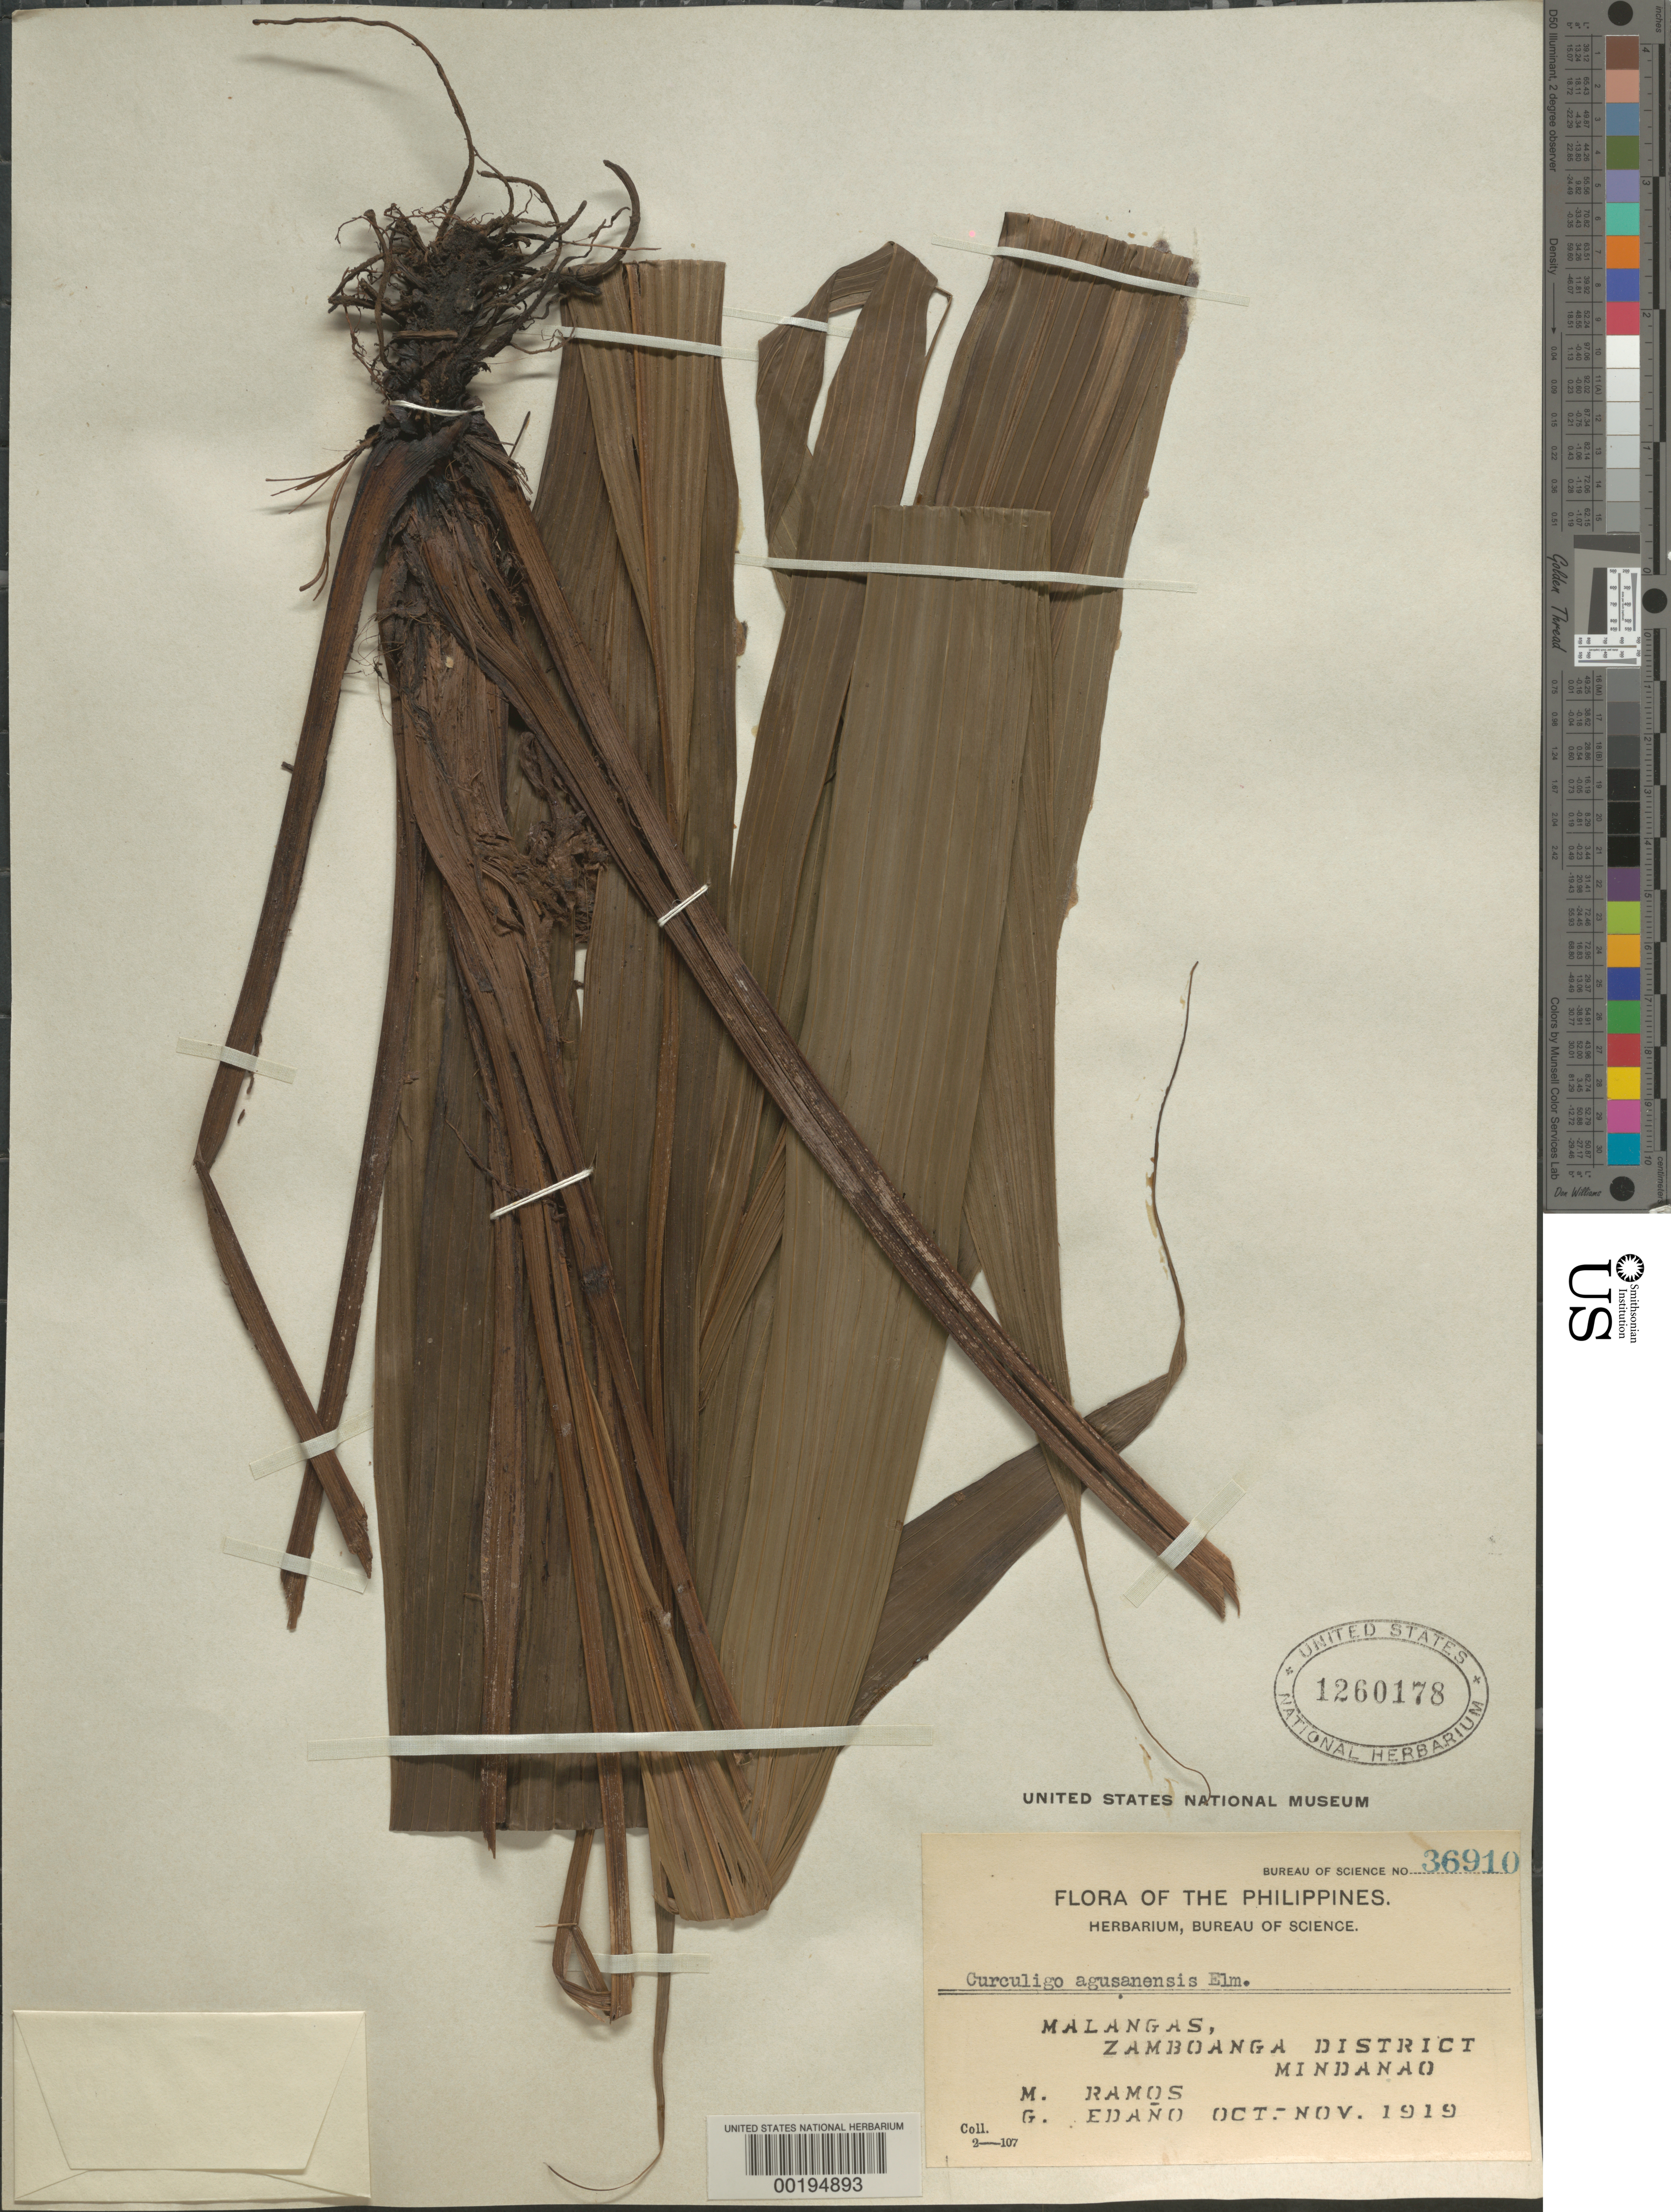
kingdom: Plantae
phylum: Tracheophyta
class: Liliopsida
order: Asparagales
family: Hypoxidaceae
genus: Curculigo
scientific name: Curculigo agusanensis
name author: Elmer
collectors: M. Ramos & G. E. Edaño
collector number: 36910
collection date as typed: Oct 1919 to -- Nov 1919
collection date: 1919-10/1919-11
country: Philippines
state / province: Zamboanga Peninsula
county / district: Zamboanga del Sur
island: Mindanao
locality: Malangas, zamboanga dist.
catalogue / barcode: US 1260178